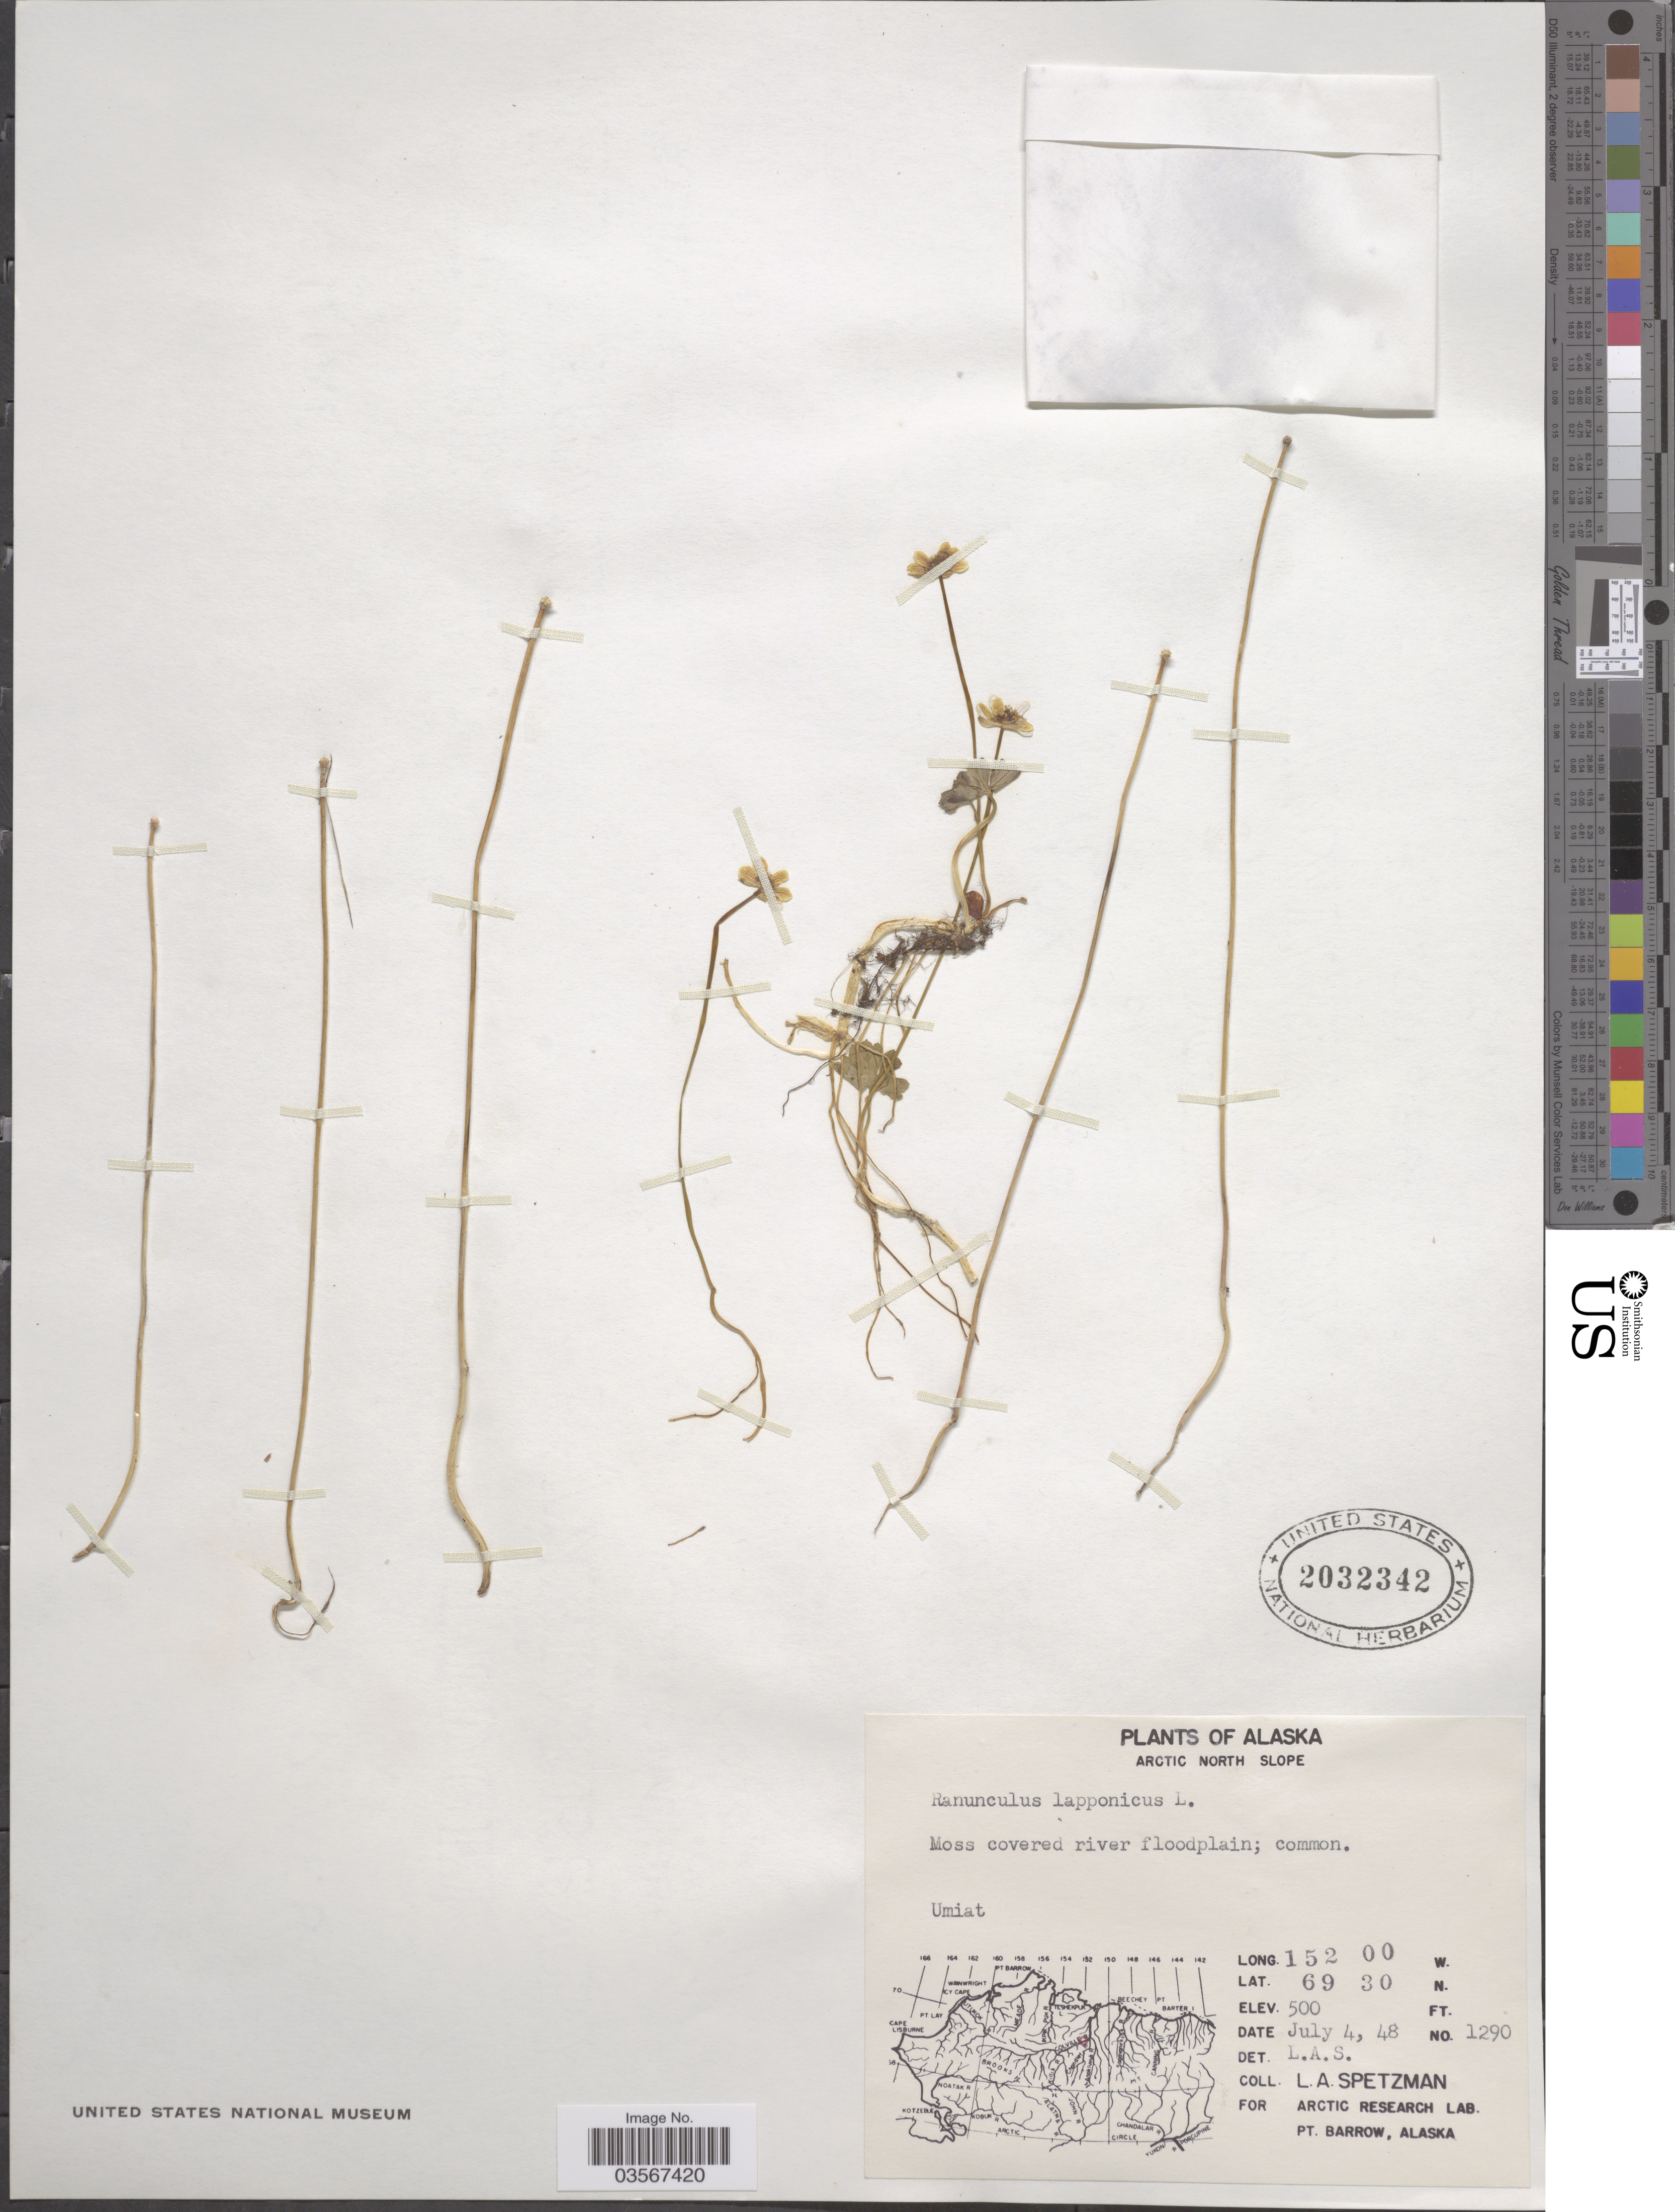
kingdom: Plantae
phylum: Tracheophyta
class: Magnoliopsida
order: Ranunculales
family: Ranunculaceae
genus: Ranunculus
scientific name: Ranunculus lapponicus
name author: L.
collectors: L. Spetzman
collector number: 1290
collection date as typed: Transcribed d/m/y: 4/7/48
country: United States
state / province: Alaska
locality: Arctic North Slope. Umiat.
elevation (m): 152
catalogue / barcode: US 2032342